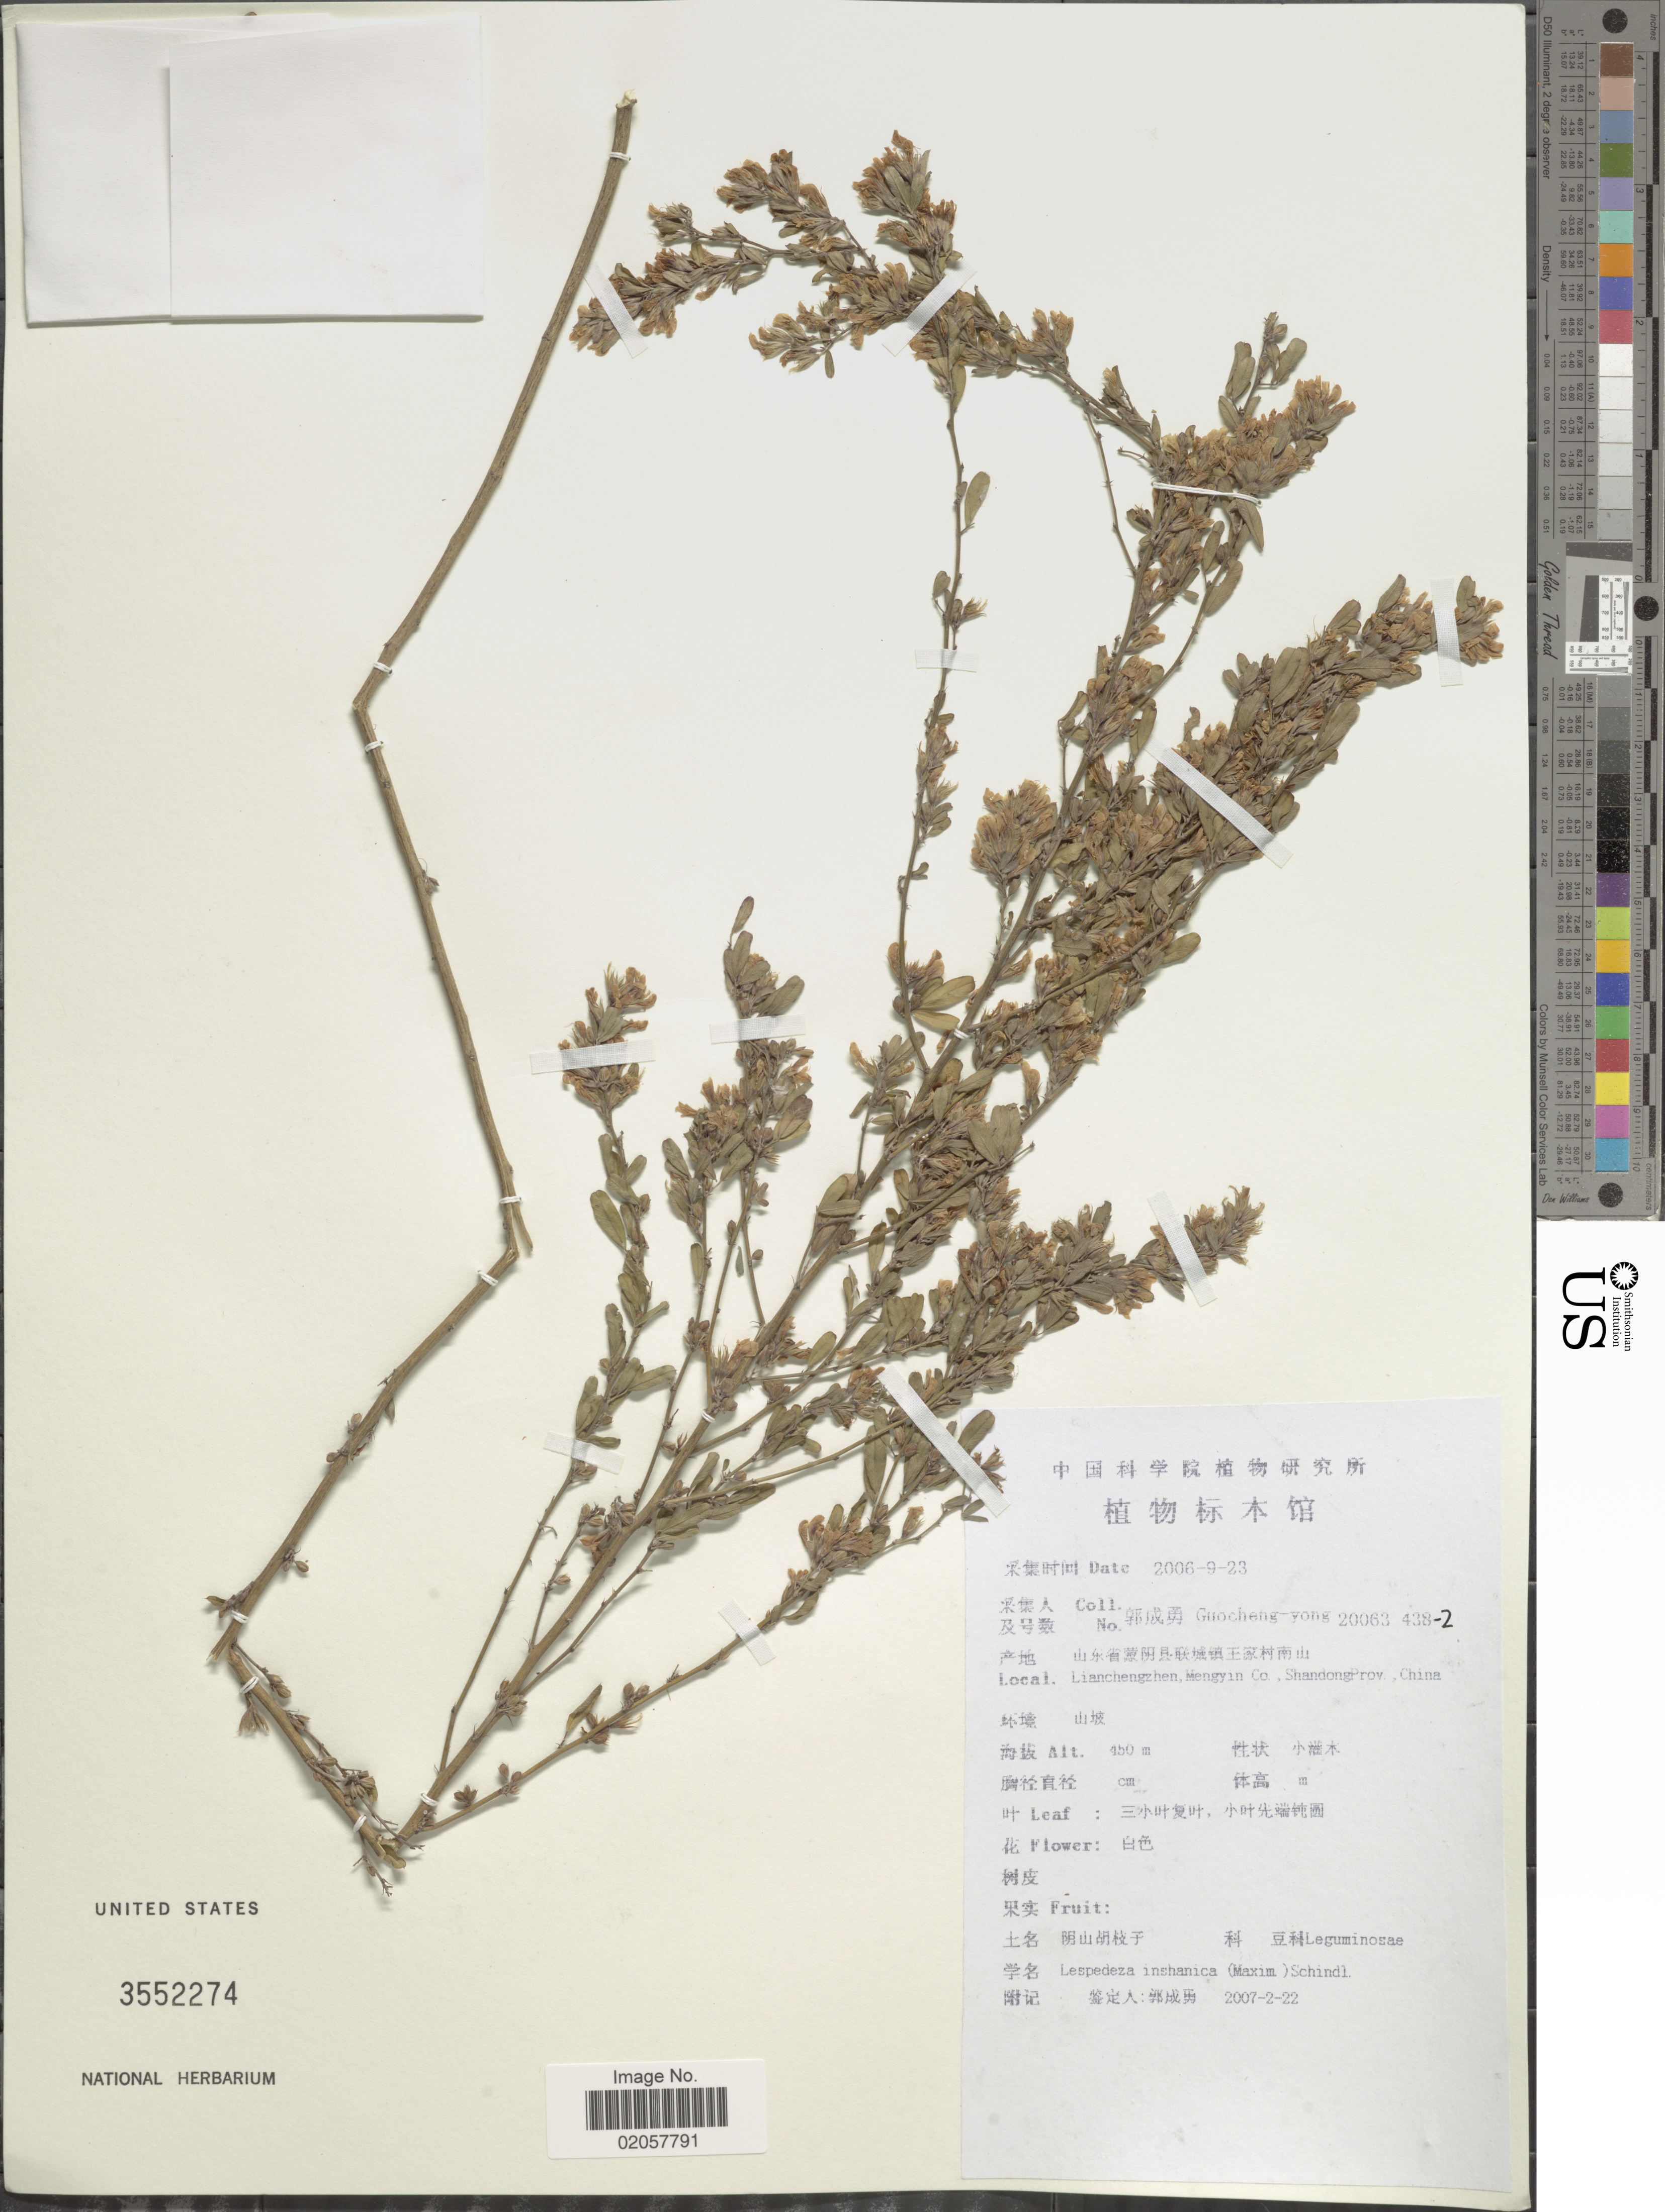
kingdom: Plantae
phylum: Tracheophyta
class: Magnoliopsida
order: Fabales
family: Fabaceae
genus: Lespedeza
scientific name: Lespedeza inschanica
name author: (Maxim.) Schindl.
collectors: Guo cheng-yong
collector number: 20063-438-2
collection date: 2006-09-23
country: China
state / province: Shandong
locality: Lianchengzhen, Mengyin Co.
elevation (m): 450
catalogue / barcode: US 3552274